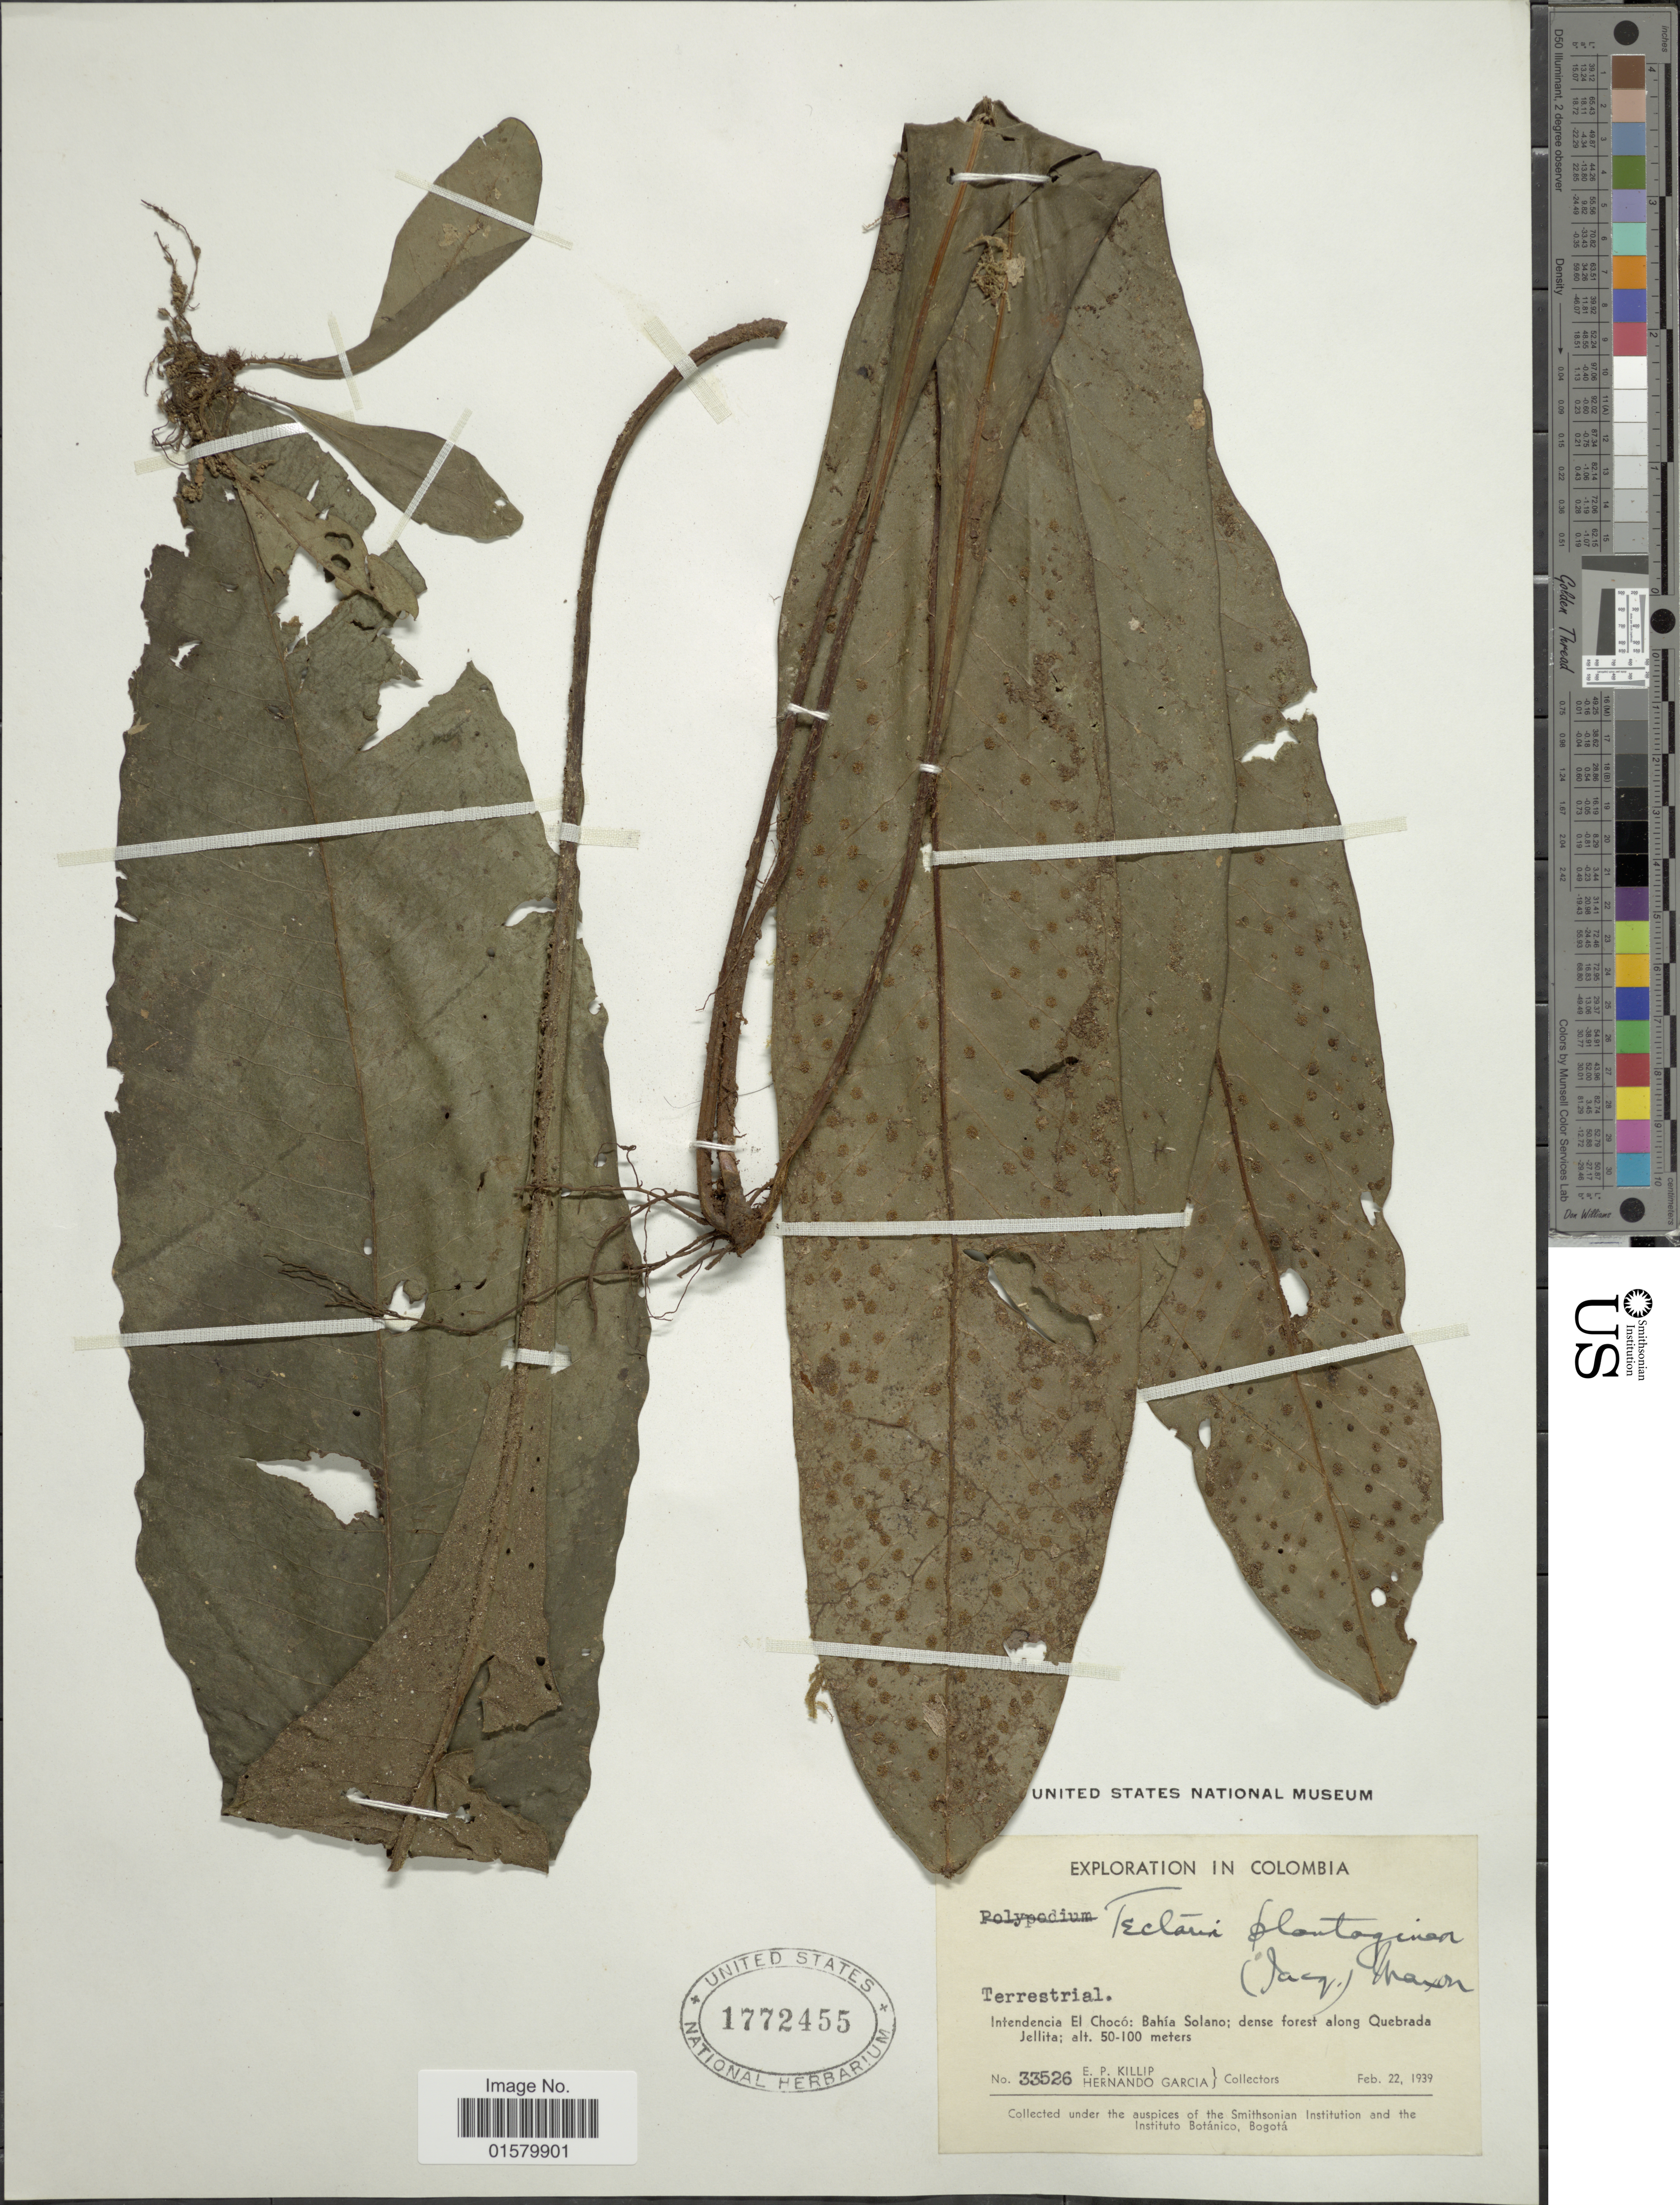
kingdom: Plantae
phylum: Tracheophyta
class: Polypodiopsida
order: Polypodiales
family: Tectariaceae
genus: Tectaria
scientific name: Tectaria plantaginea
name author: (Jacq.) Maxon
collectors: E. P. Killip & H. Garcia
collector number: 33526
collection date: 1939-02-22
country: Colombia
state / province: Chocó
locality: Intendencia El Choco: Bahia Solano; dense forest along Quebrada Jellita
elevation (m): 50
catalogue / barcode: US 1772455